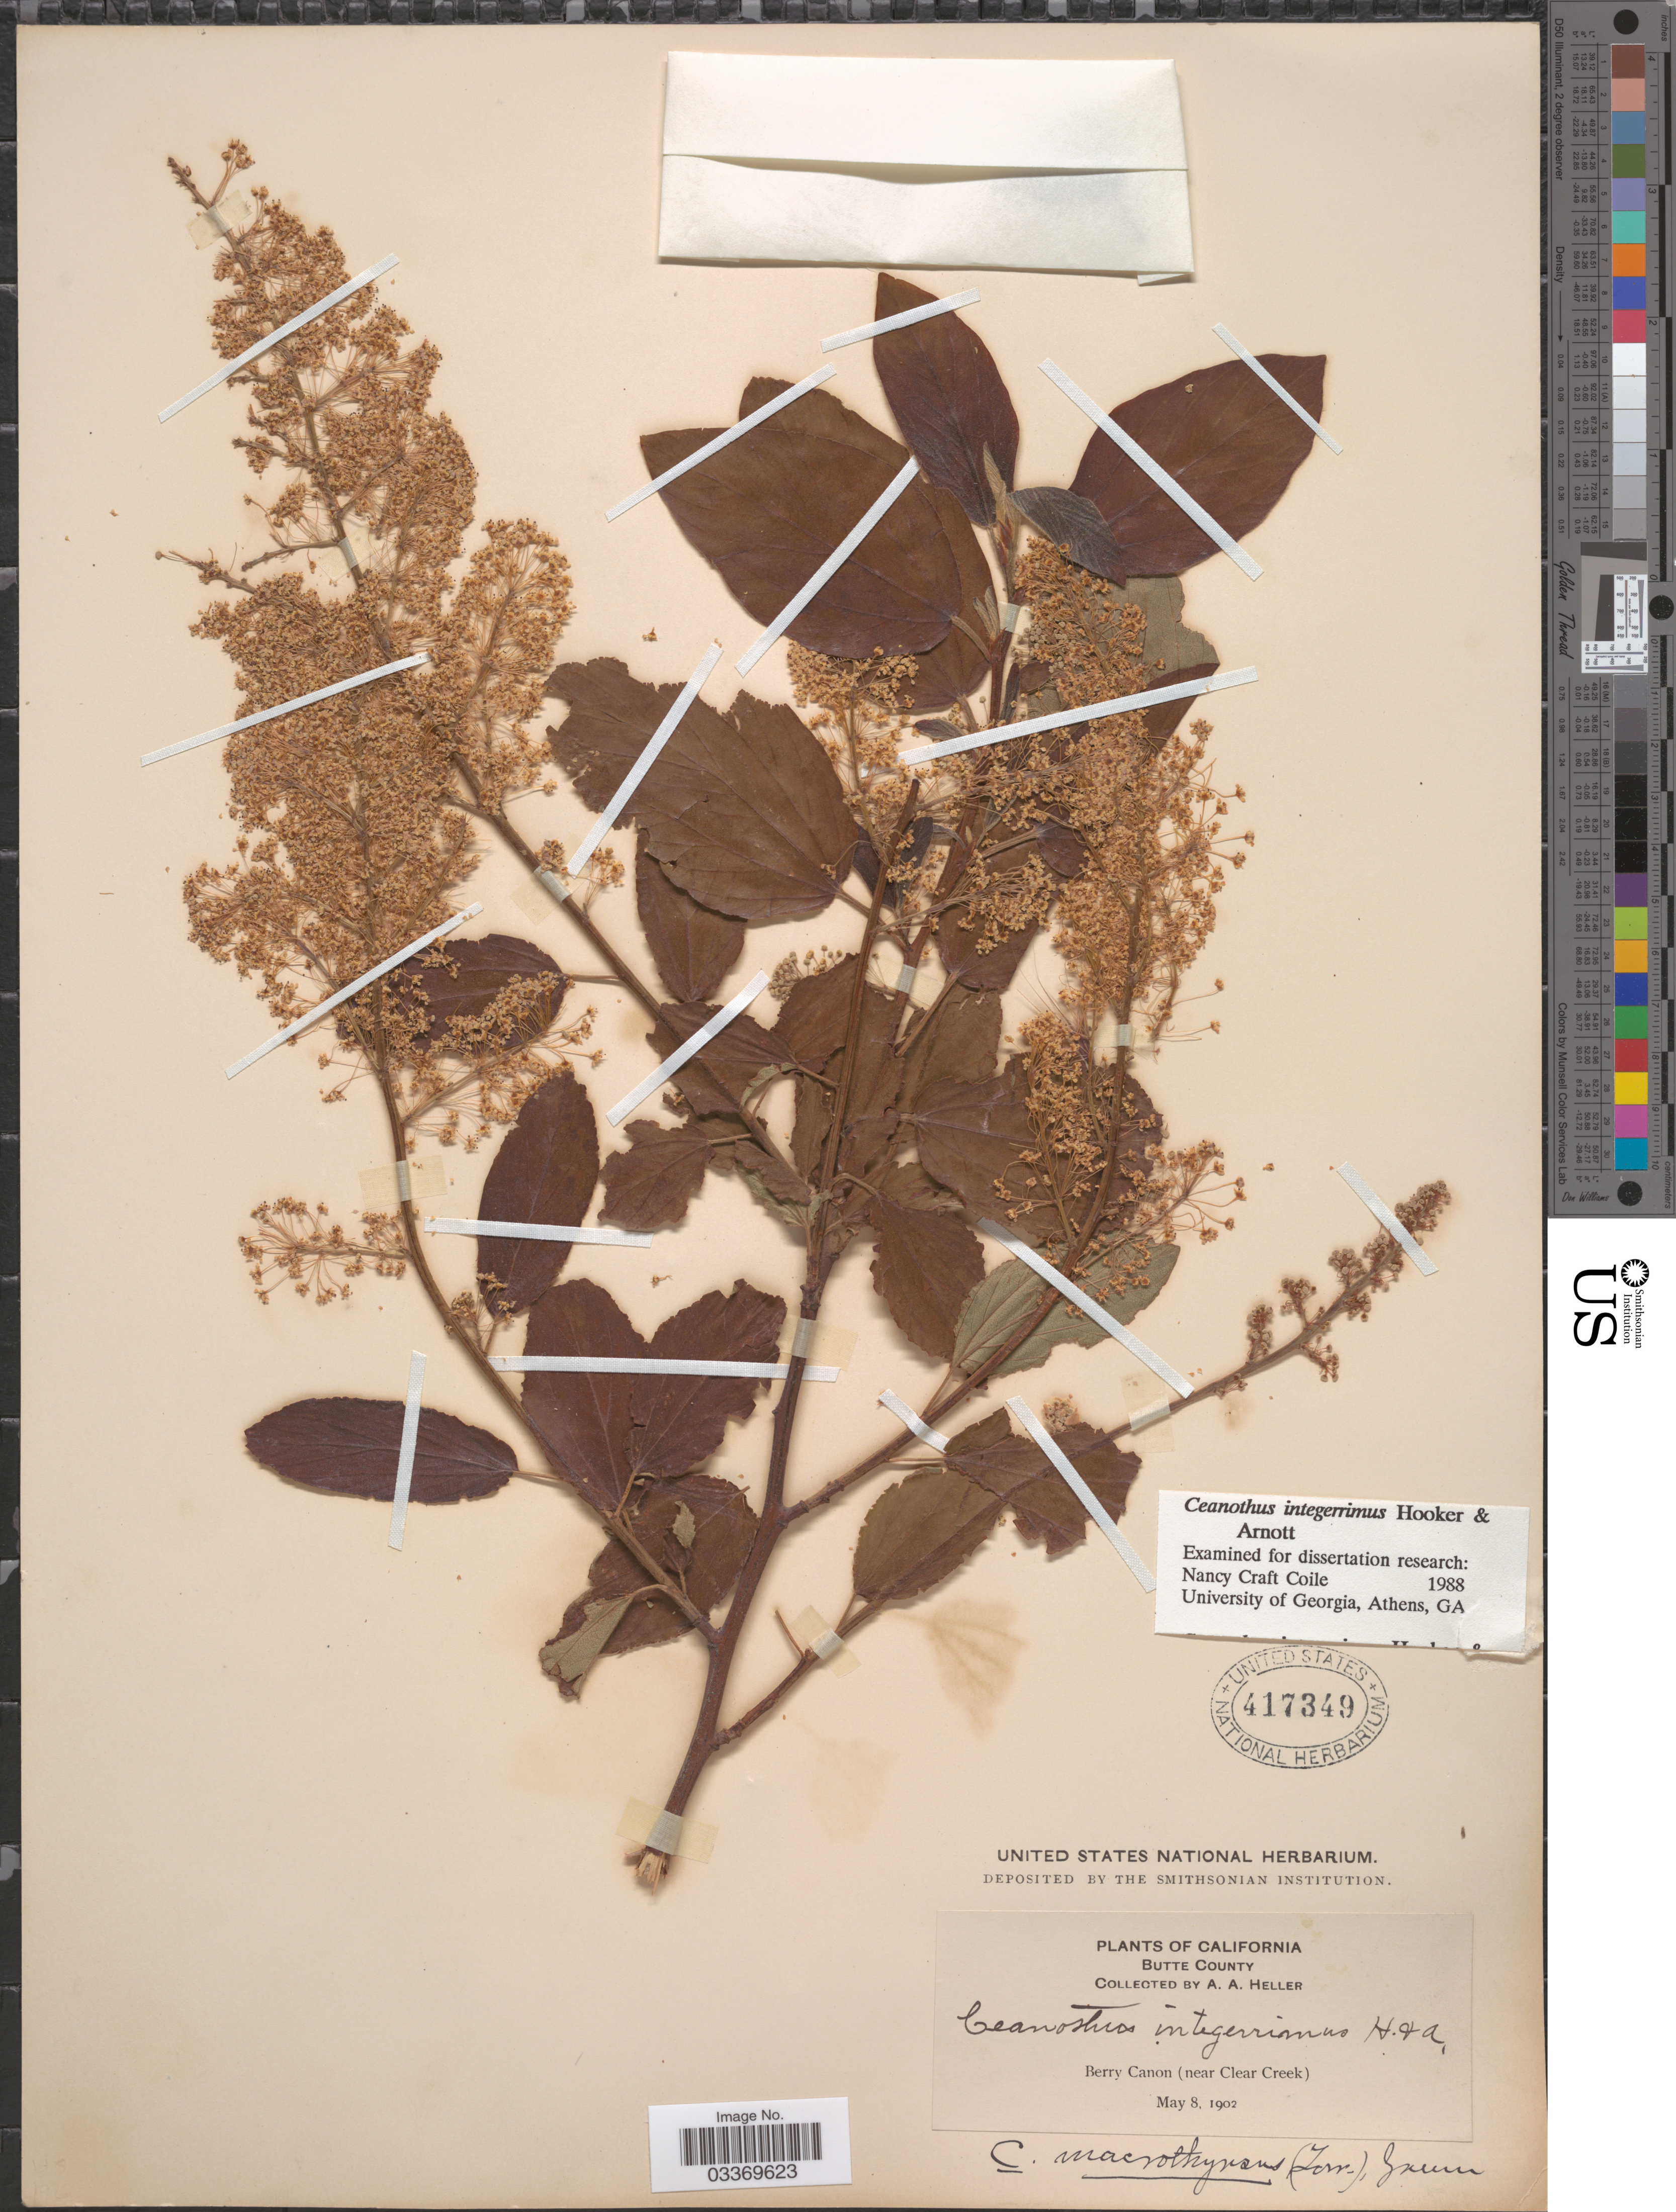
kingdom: Plantae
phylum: Tracheophyta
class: Magnoliopsida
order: Rosales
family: Rhamnaceae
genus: Ceanothus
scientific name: Ceanothus integerrimus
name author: Hook. & Arn.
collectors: A. A. Heller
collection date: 1902-05-08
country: United States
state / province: California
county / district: Butte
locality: Butte County. Berry Canon (near Clear Creek).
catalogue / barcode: US 417349